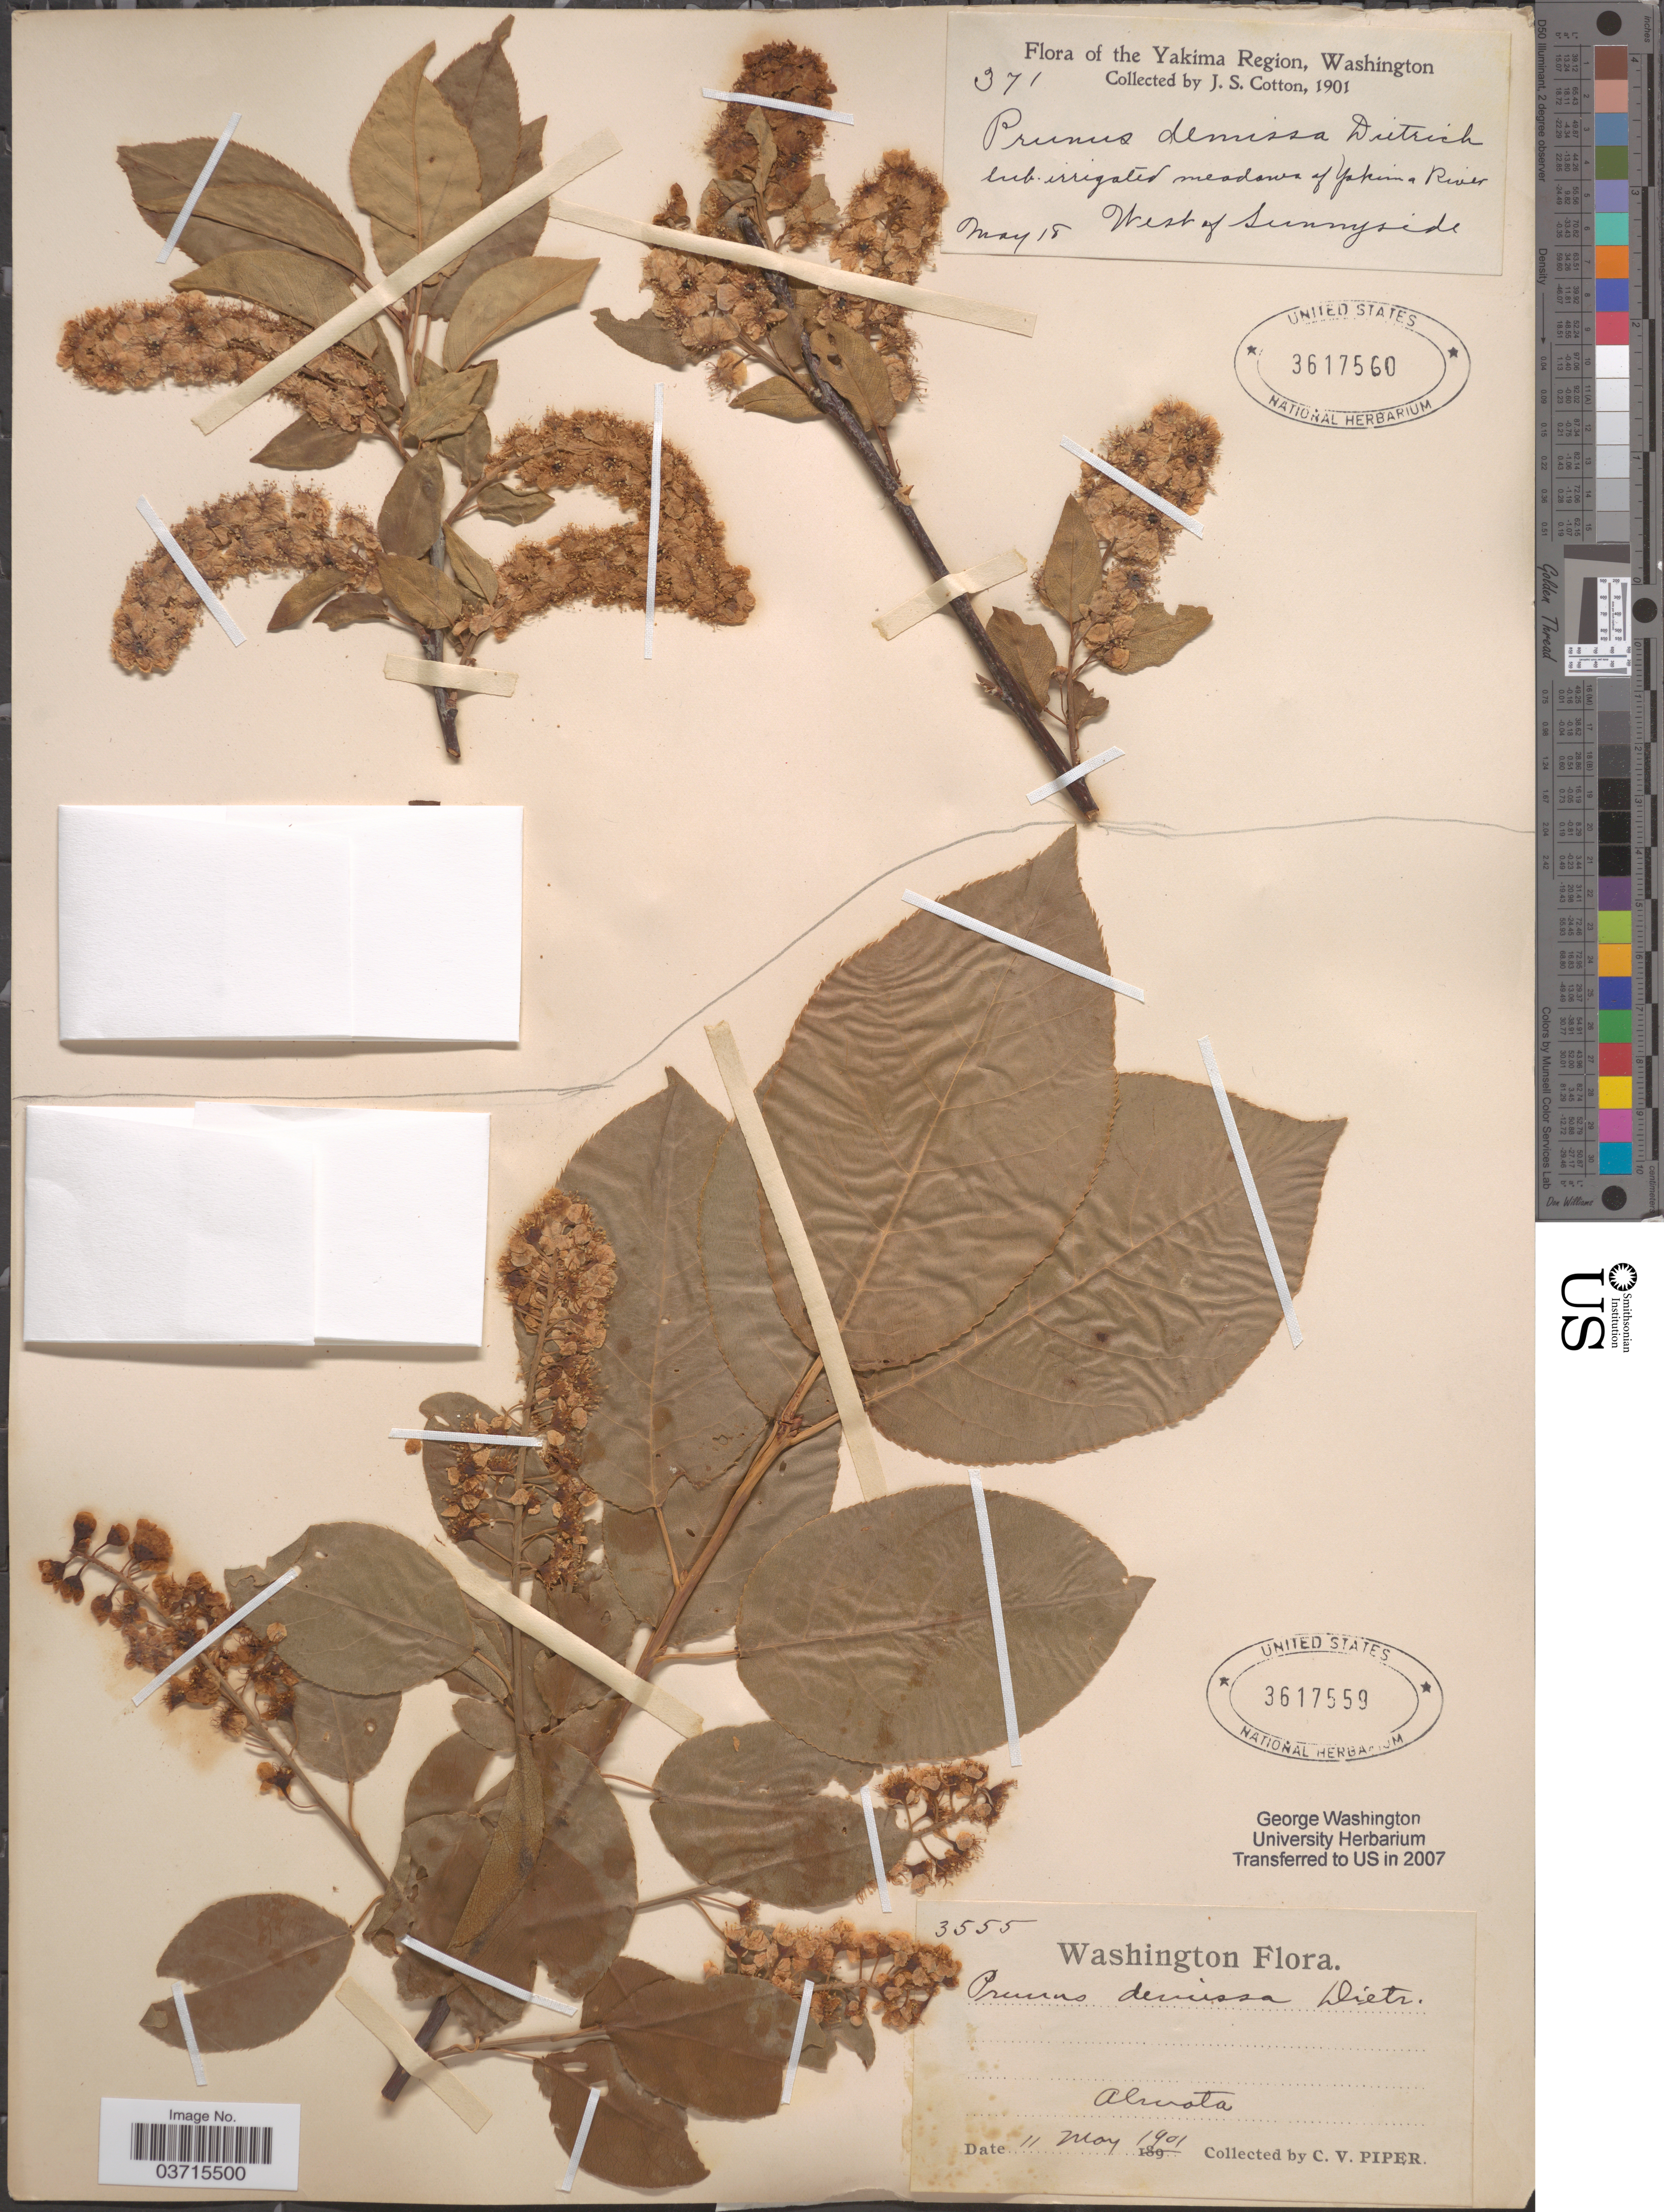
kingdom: Plantae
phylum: Tracheophyta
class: Magnoliopsida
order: Rosales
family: Rosaceae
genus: Prunus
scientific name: Prunus demissa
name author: (Nutt.) Walp.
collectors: J. S. Cotton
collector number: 371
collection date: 1901-05-18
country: United States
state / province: Washington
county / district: Yakima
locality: The Yakima Region. Sub. irrigated meadows of Yakima River, West of Sunnyside.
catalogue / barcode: US 3617560-2